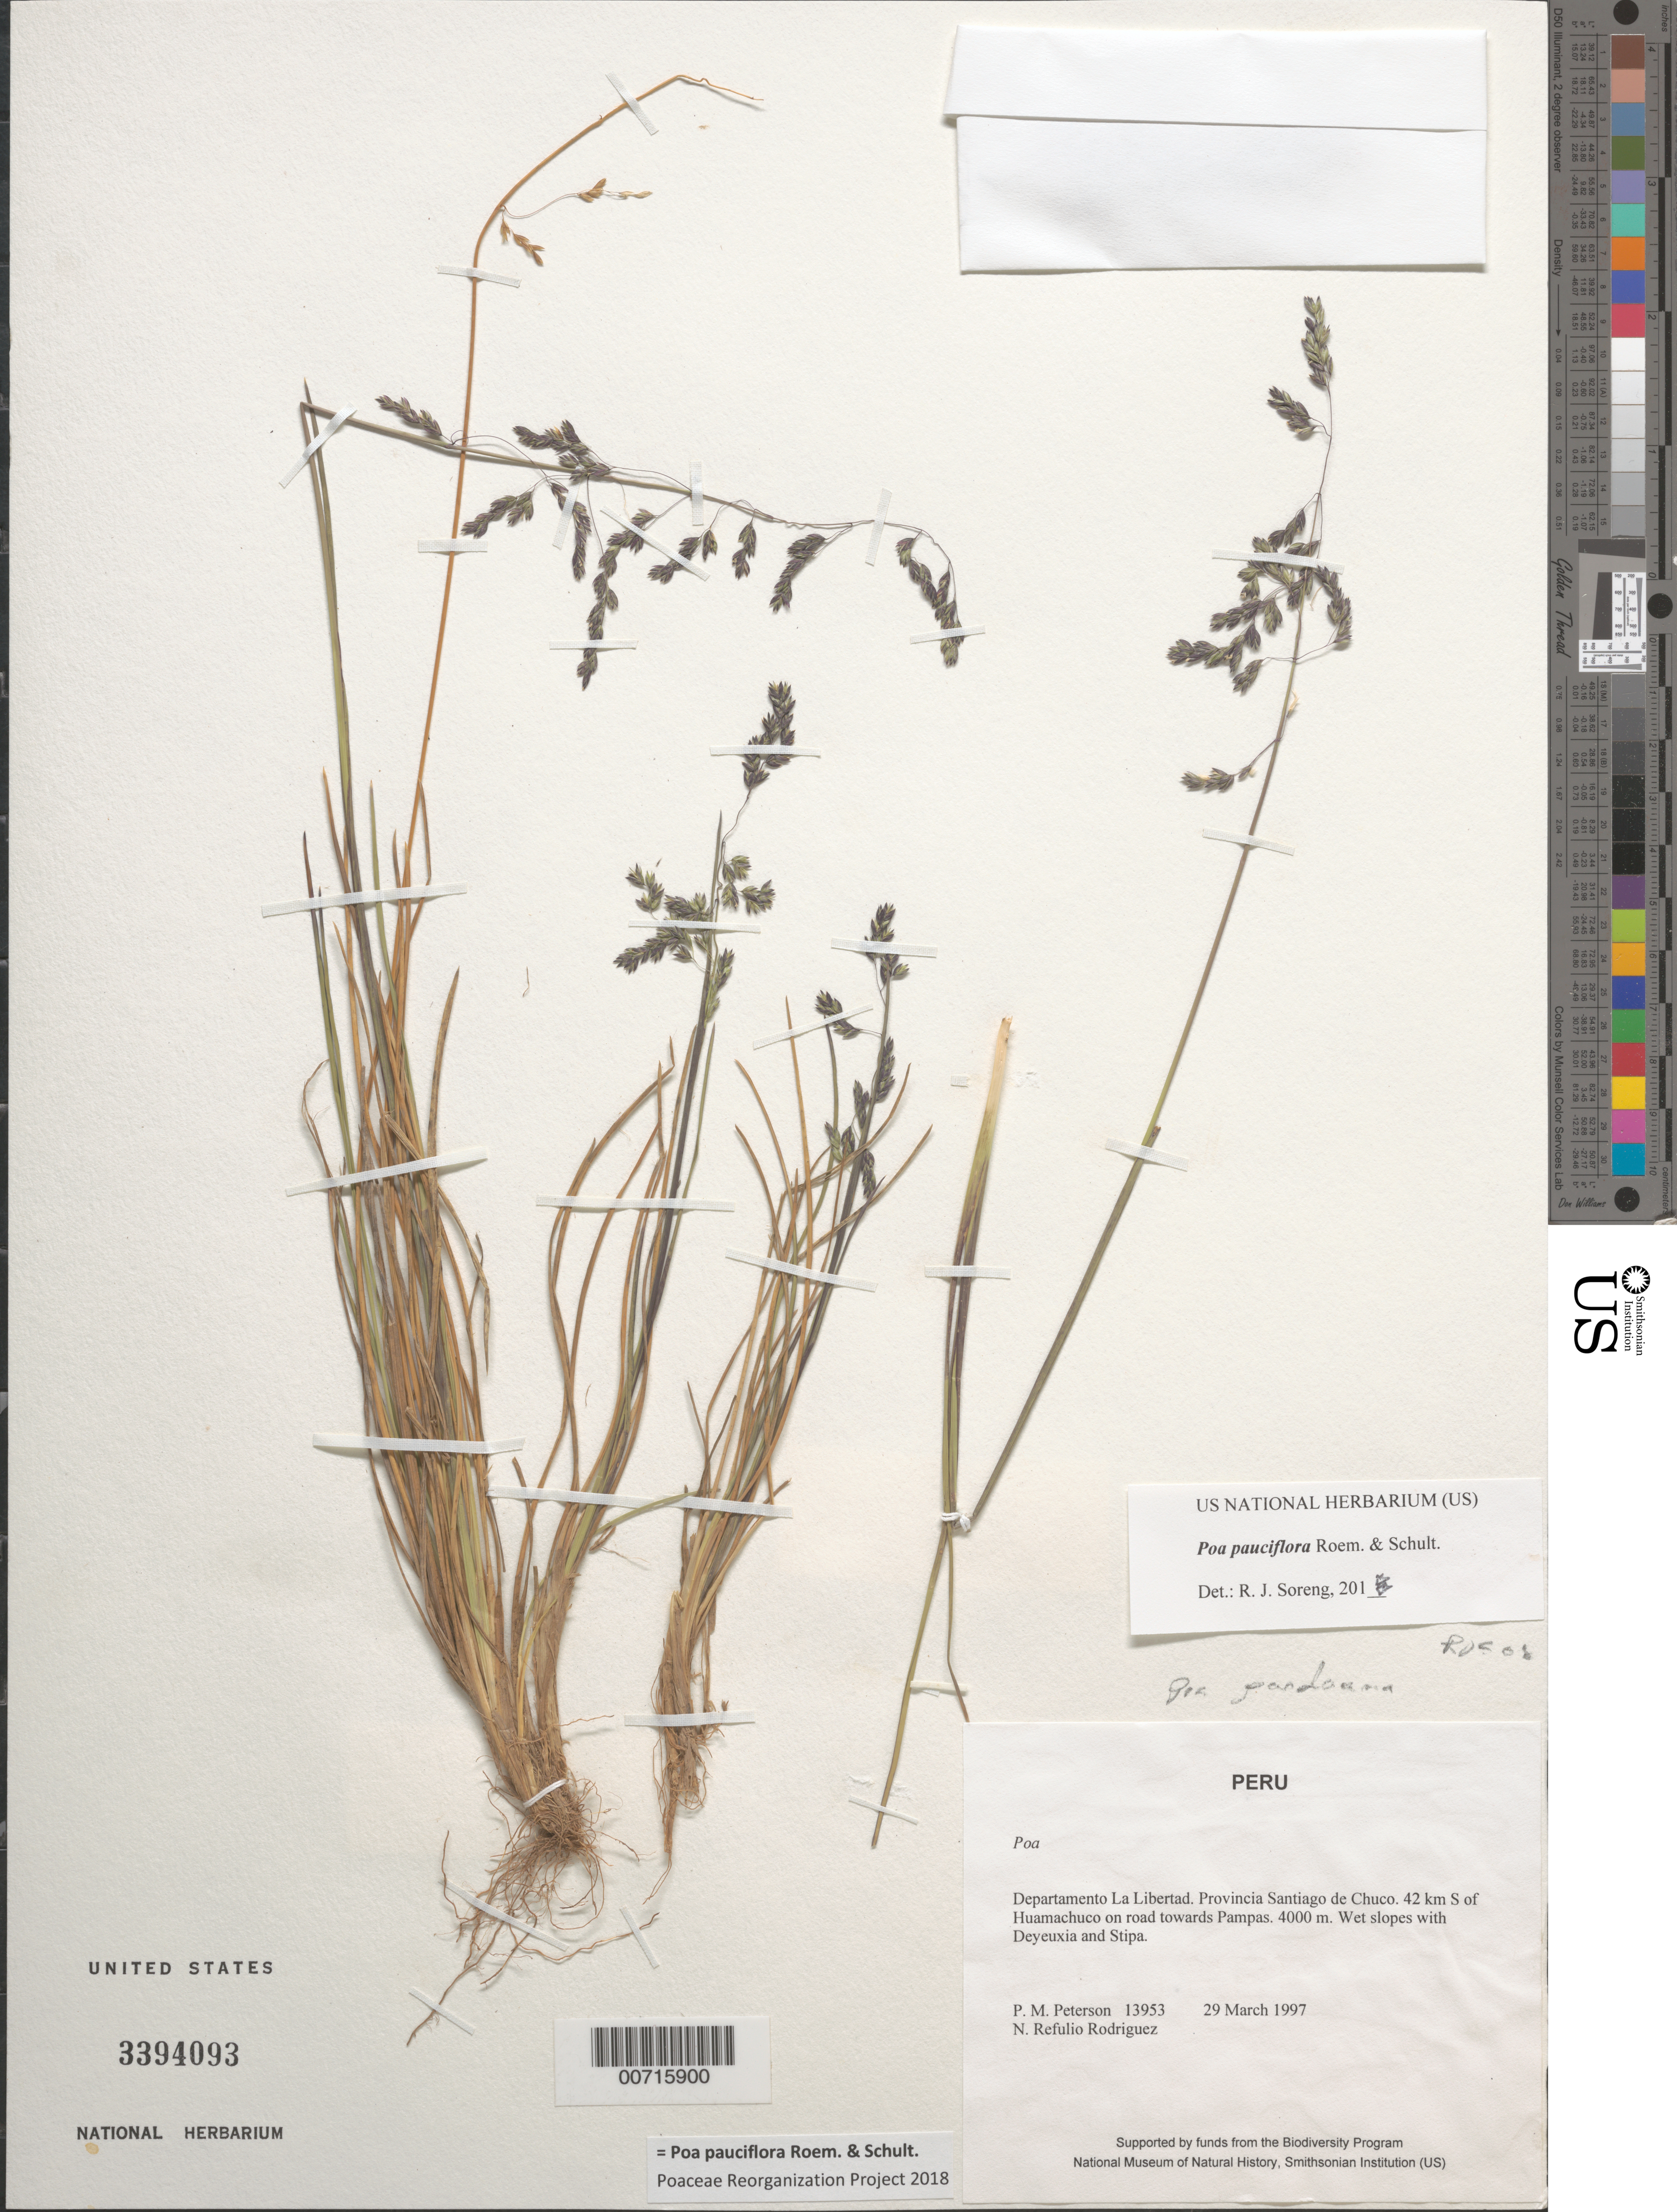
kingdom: Plantae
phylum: Tracheophyta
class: Liliopsida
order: Poales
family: Poaceae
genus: Poa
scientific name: Poa pauciflora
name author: Roem. & Schult.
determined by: Poaceae Reorganization Project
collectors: P. M. Peterson & N. Refulio-Rodríguez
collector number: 13953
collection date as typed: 29 Mar 1997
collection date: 1997-03-29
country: Peru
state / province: La Libertad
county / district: Santiago de Chuco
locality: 42 km S of Huamachuco on road towards Pampas.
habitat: Wet slopes with Deyeuxia and Stipa.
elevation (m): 4000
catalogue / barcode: US 3394093